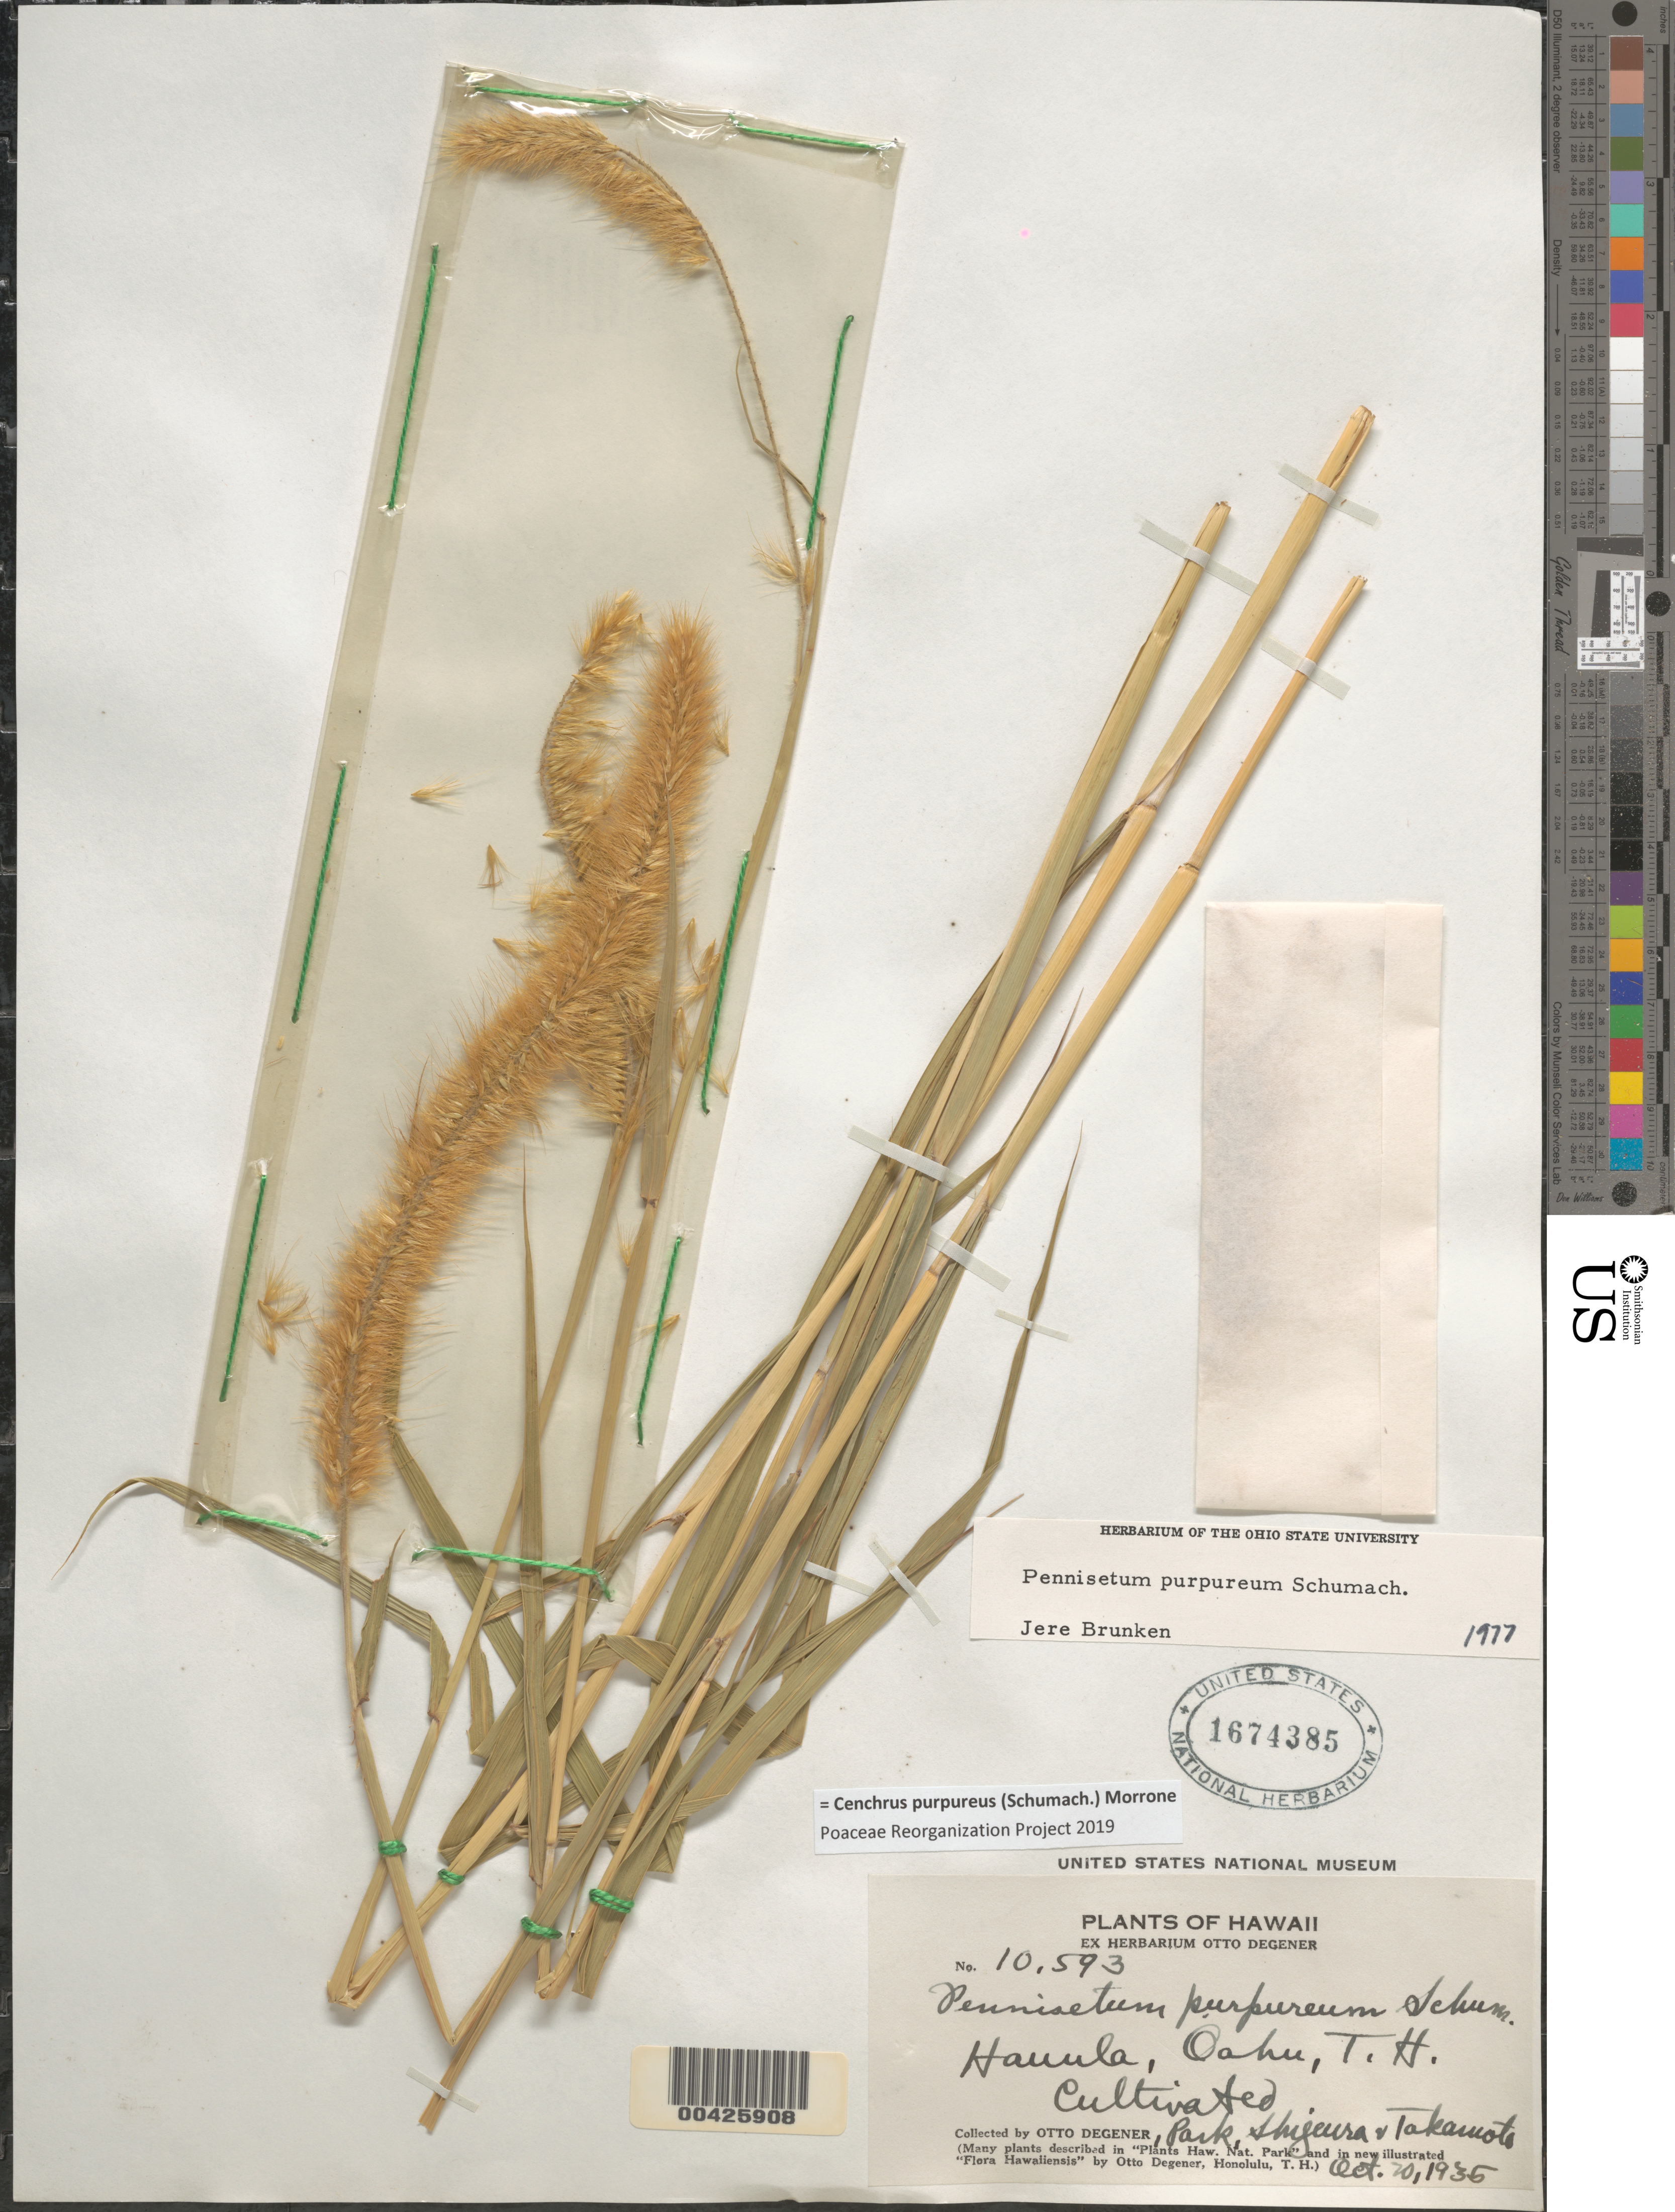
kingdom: Plantae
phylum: Tracheophyta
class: Liliopsida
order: Poales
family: Poaceae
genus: Cenchrus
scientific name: Cenchrus purpureus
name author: (Schumach.) Morrone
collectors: O. Degener, Park, Shigeura & -. Takamoto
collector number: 10593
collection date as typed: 20 Oct 1935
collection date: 1935-10-20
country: United States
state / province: Hawaii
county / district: Honolulu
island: Oahu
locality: Hauula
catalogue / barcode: US 1674385